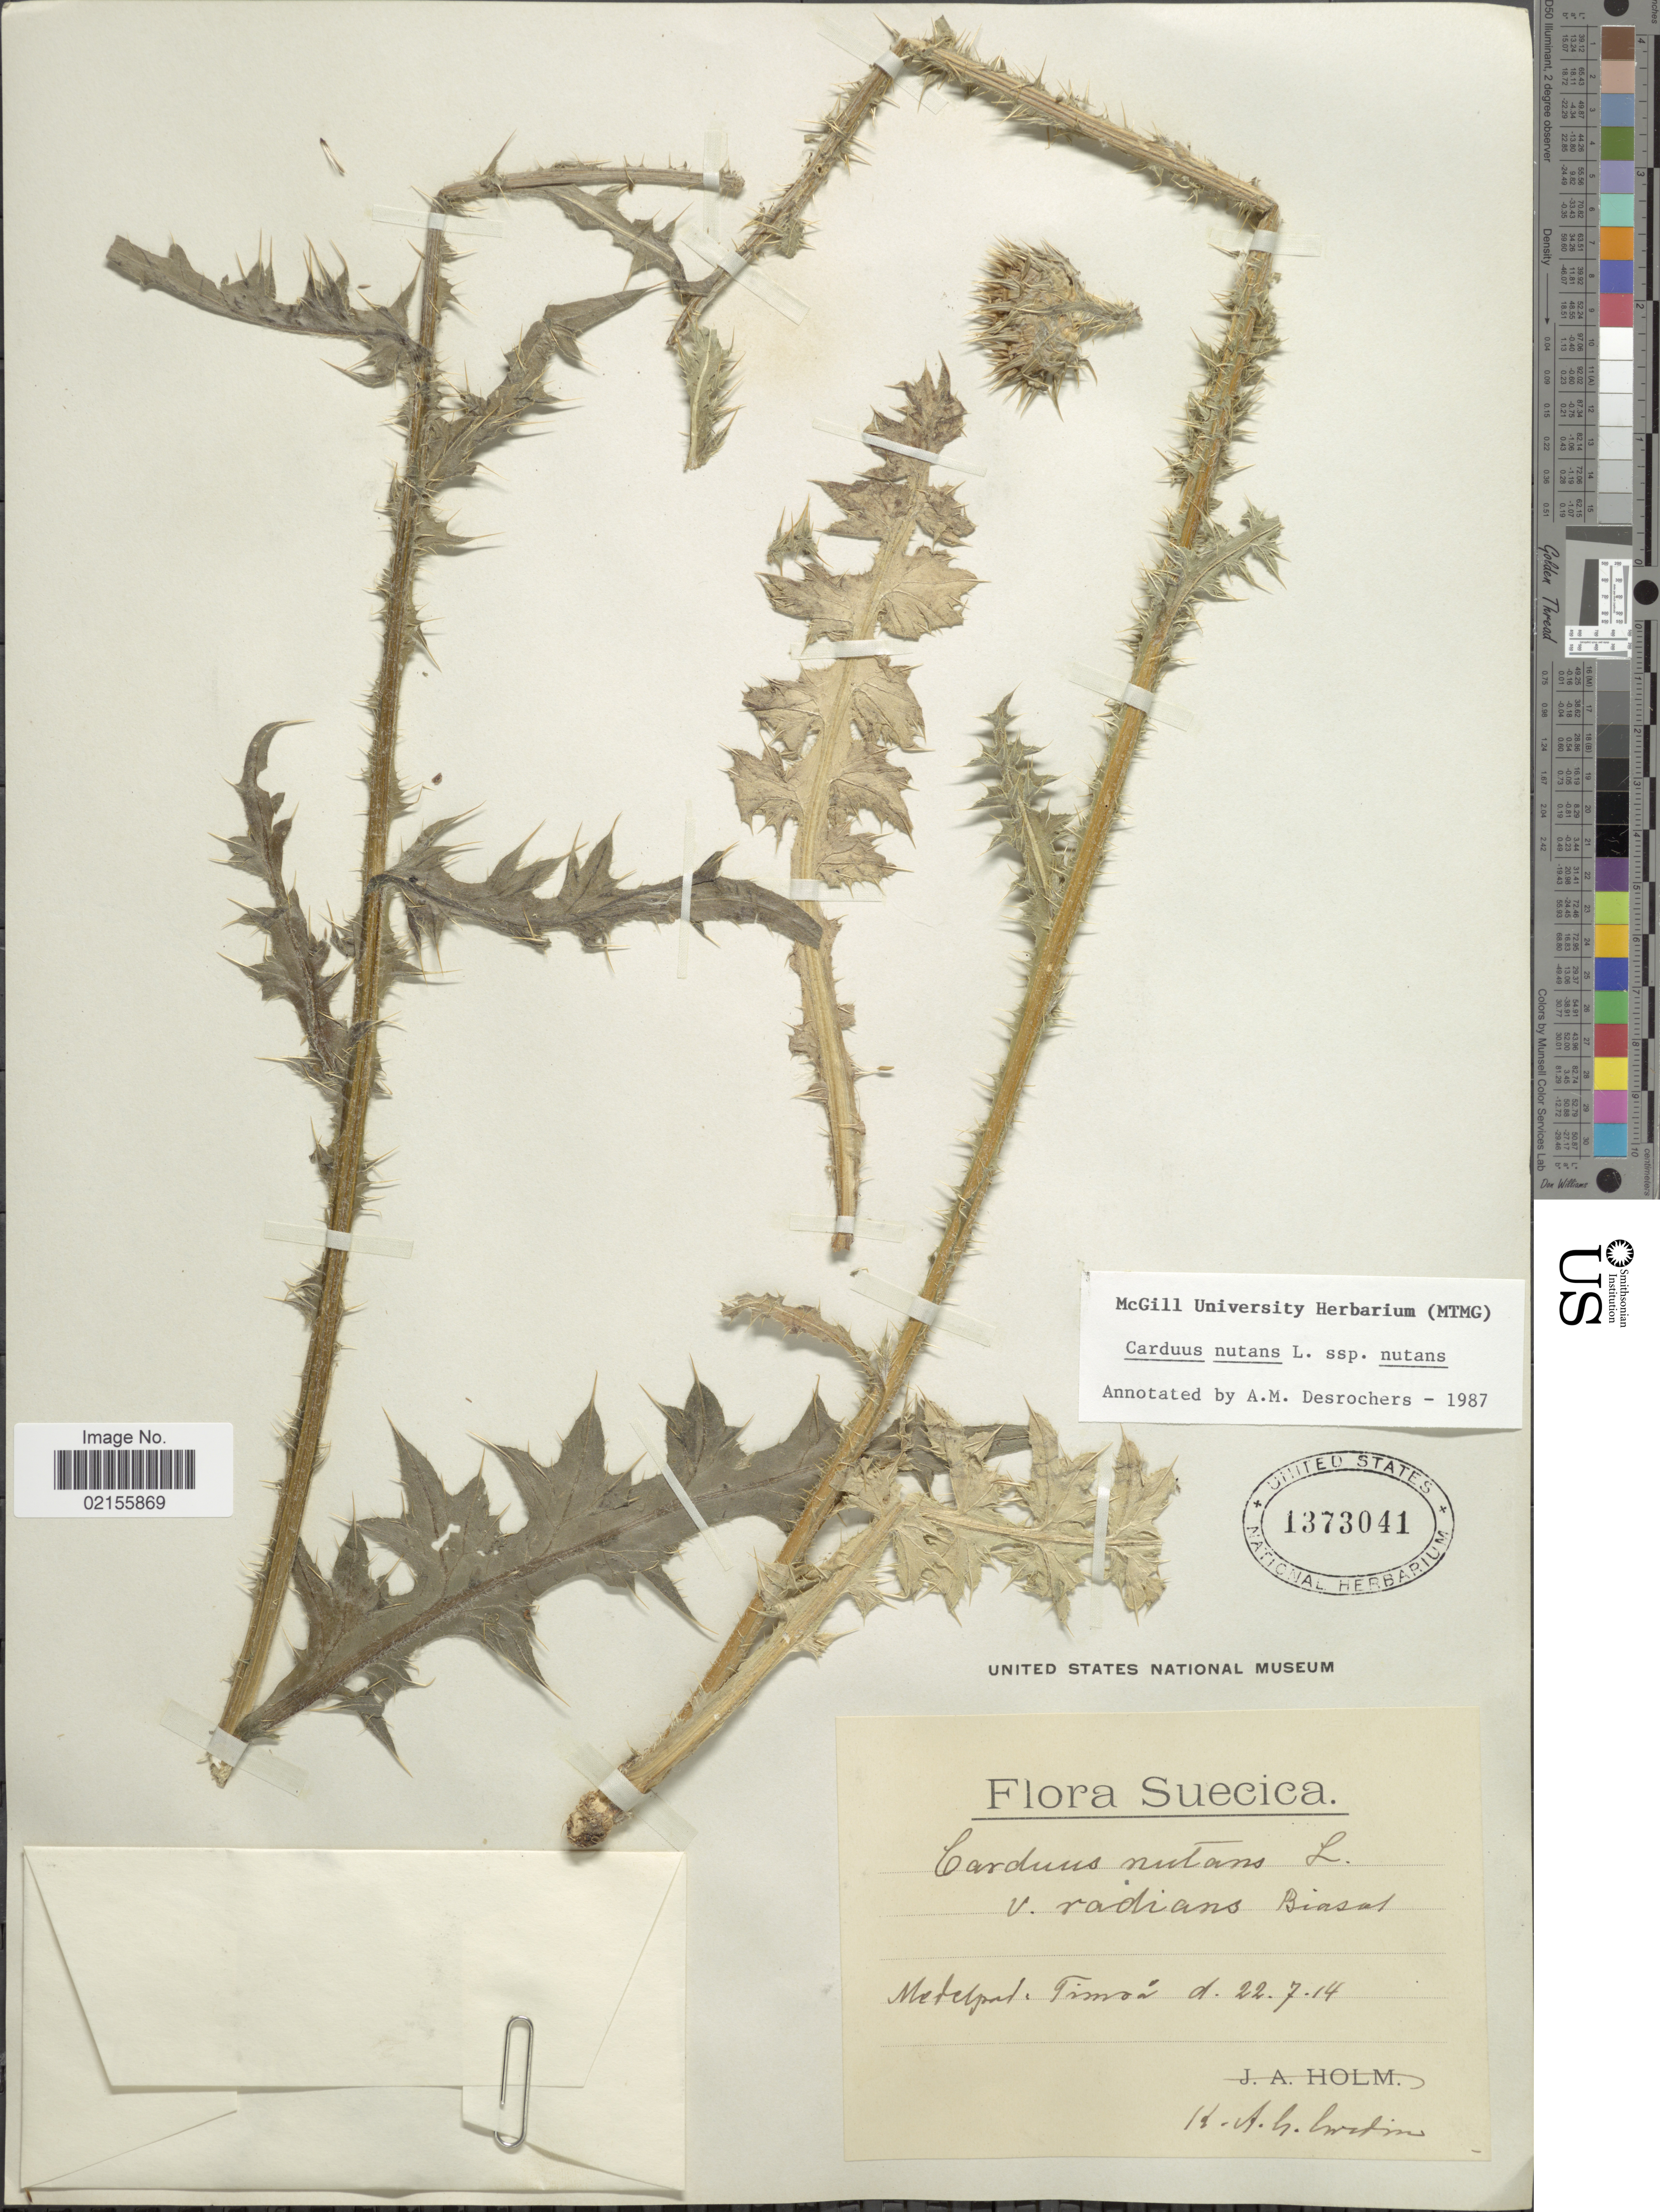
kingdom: Plantae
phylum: Tracheophyta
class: Magnoliopsida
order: Asterales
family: Asteraceae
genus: Carduus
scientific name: Carduus nutans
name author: L.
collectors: K. Gredin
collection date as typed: Transcribed d/m/y: 22/7/14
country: Sweden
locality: Medelpad, Timrå. Suecica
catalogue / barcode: US 1373041